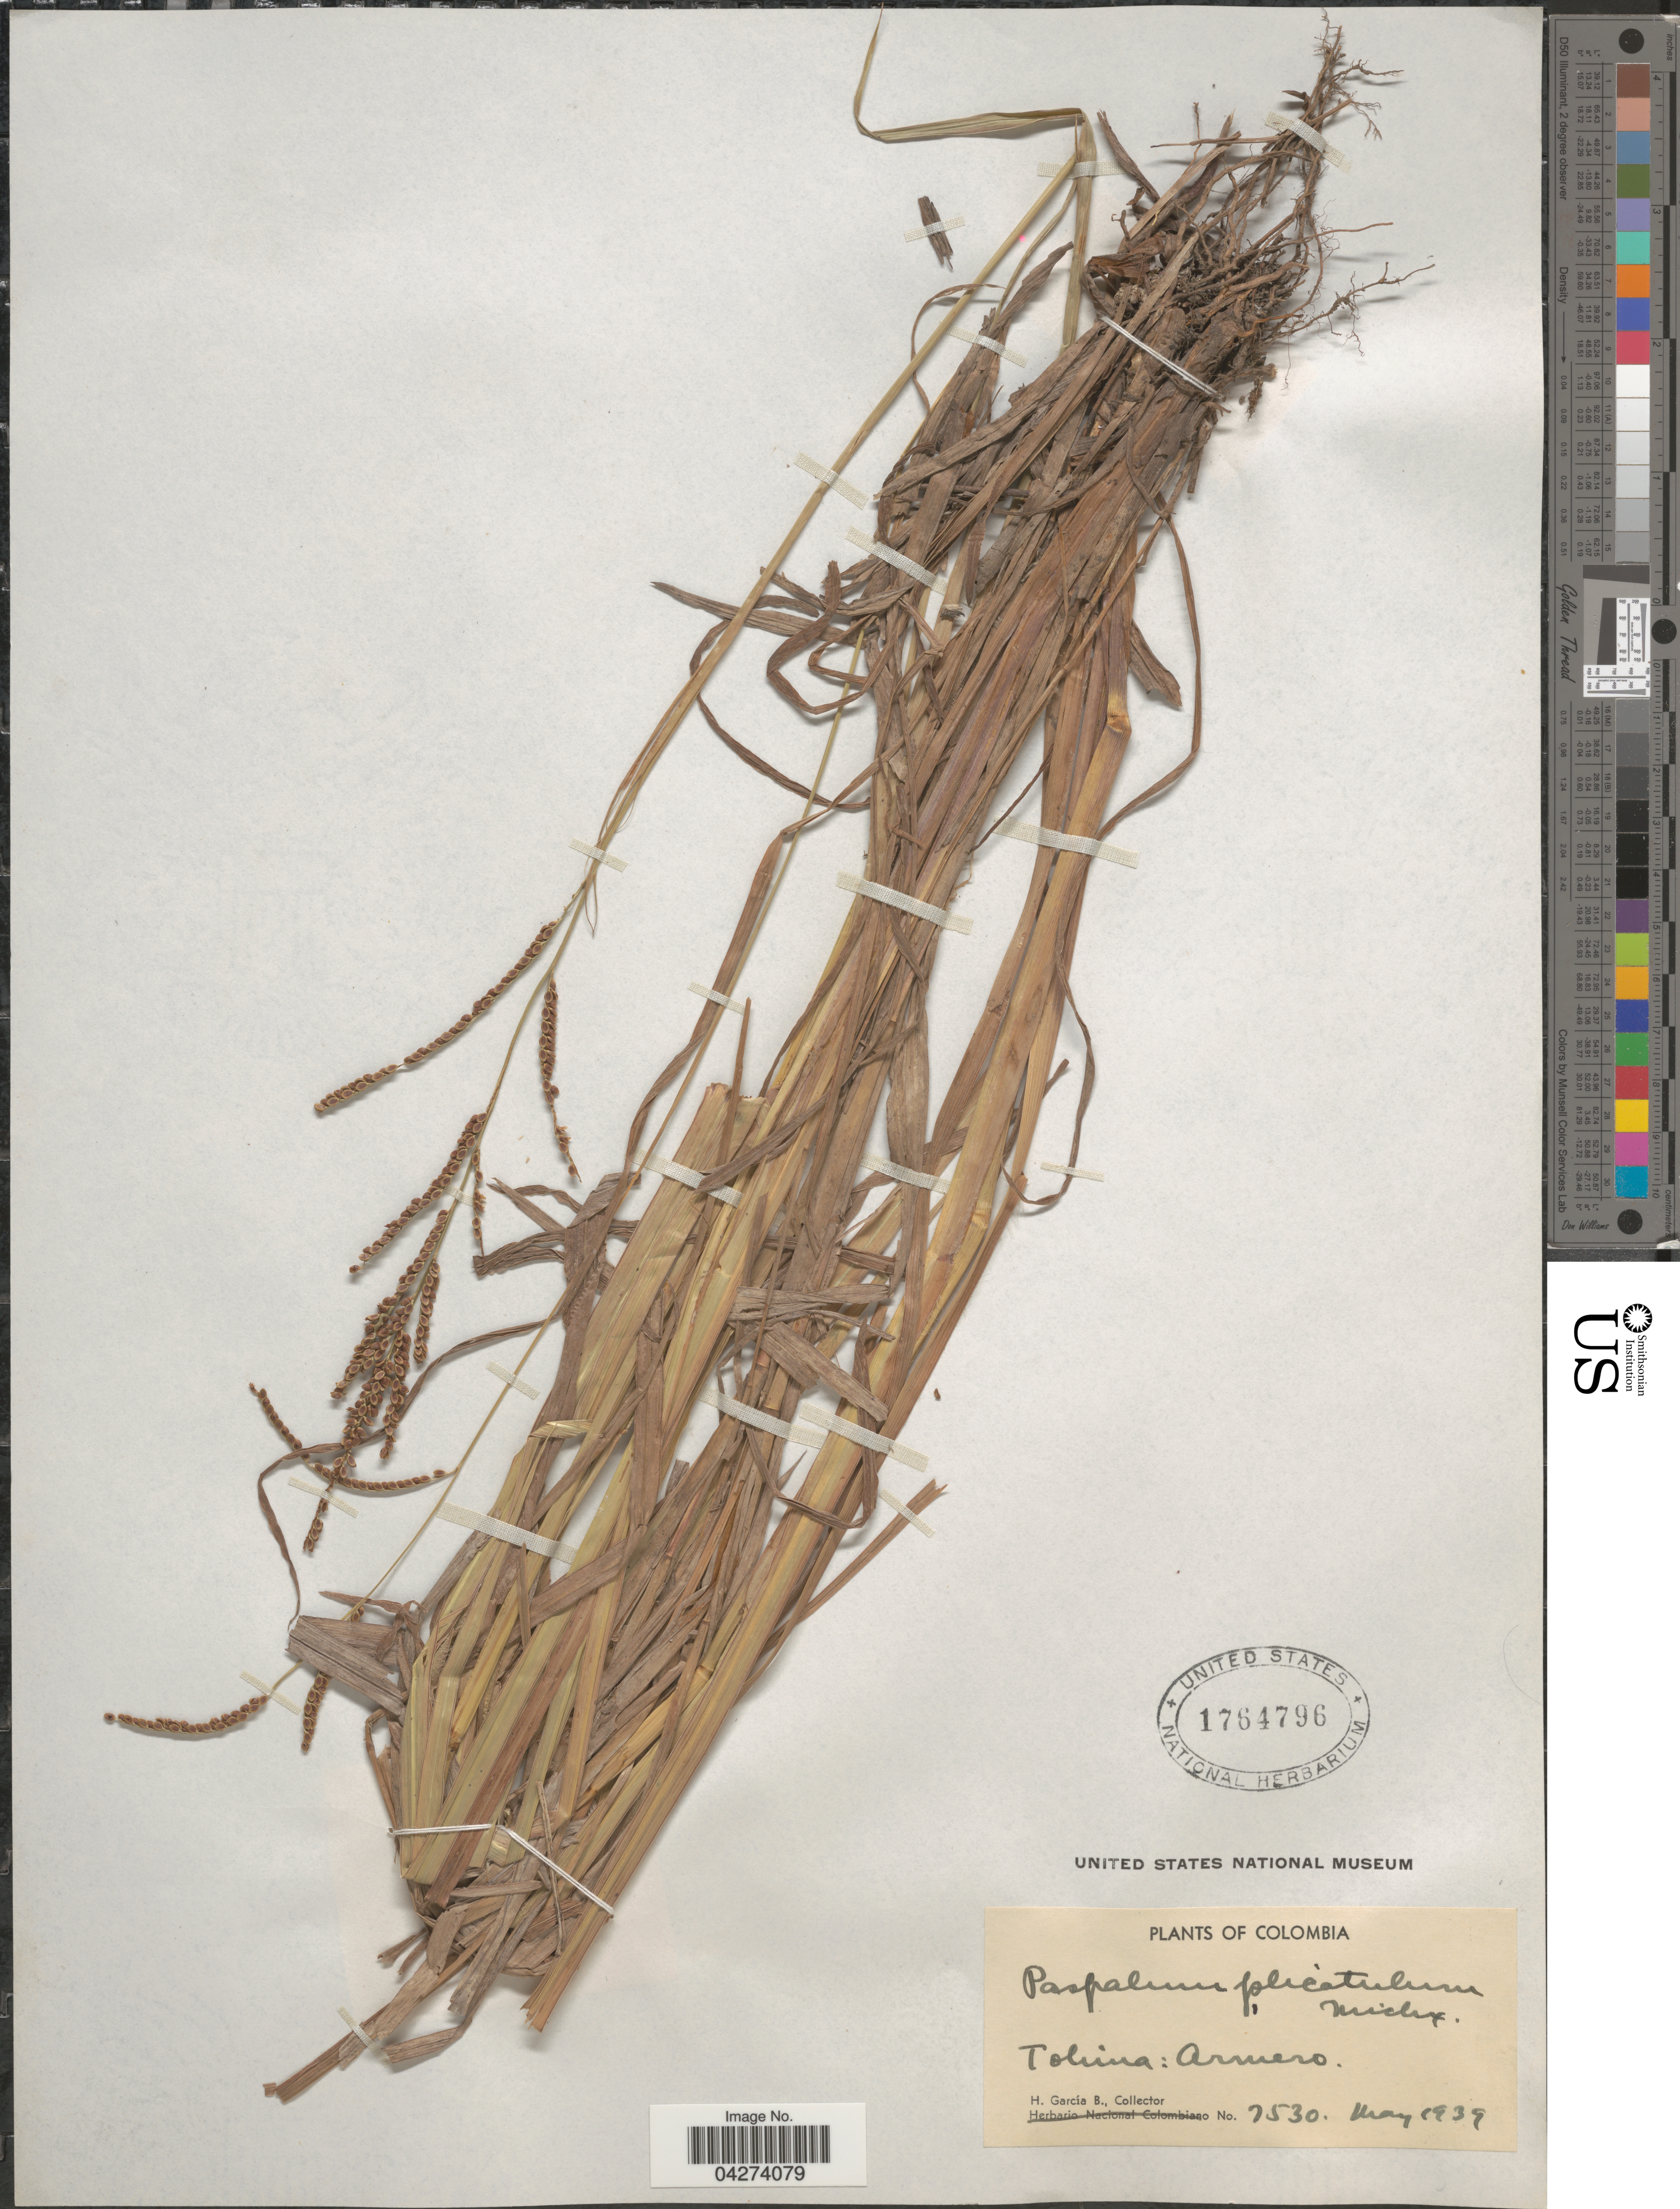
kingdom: Plantae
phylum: Tracheophyta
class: Liliopsida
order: Poales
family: Poaceae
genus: Paspalum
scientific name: Paspalum plicatulum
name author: Michx.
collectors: H. García B.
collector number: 7530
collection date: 1939-05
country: Colombia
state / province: Tolima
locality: Armero.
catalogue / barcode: US 1764796